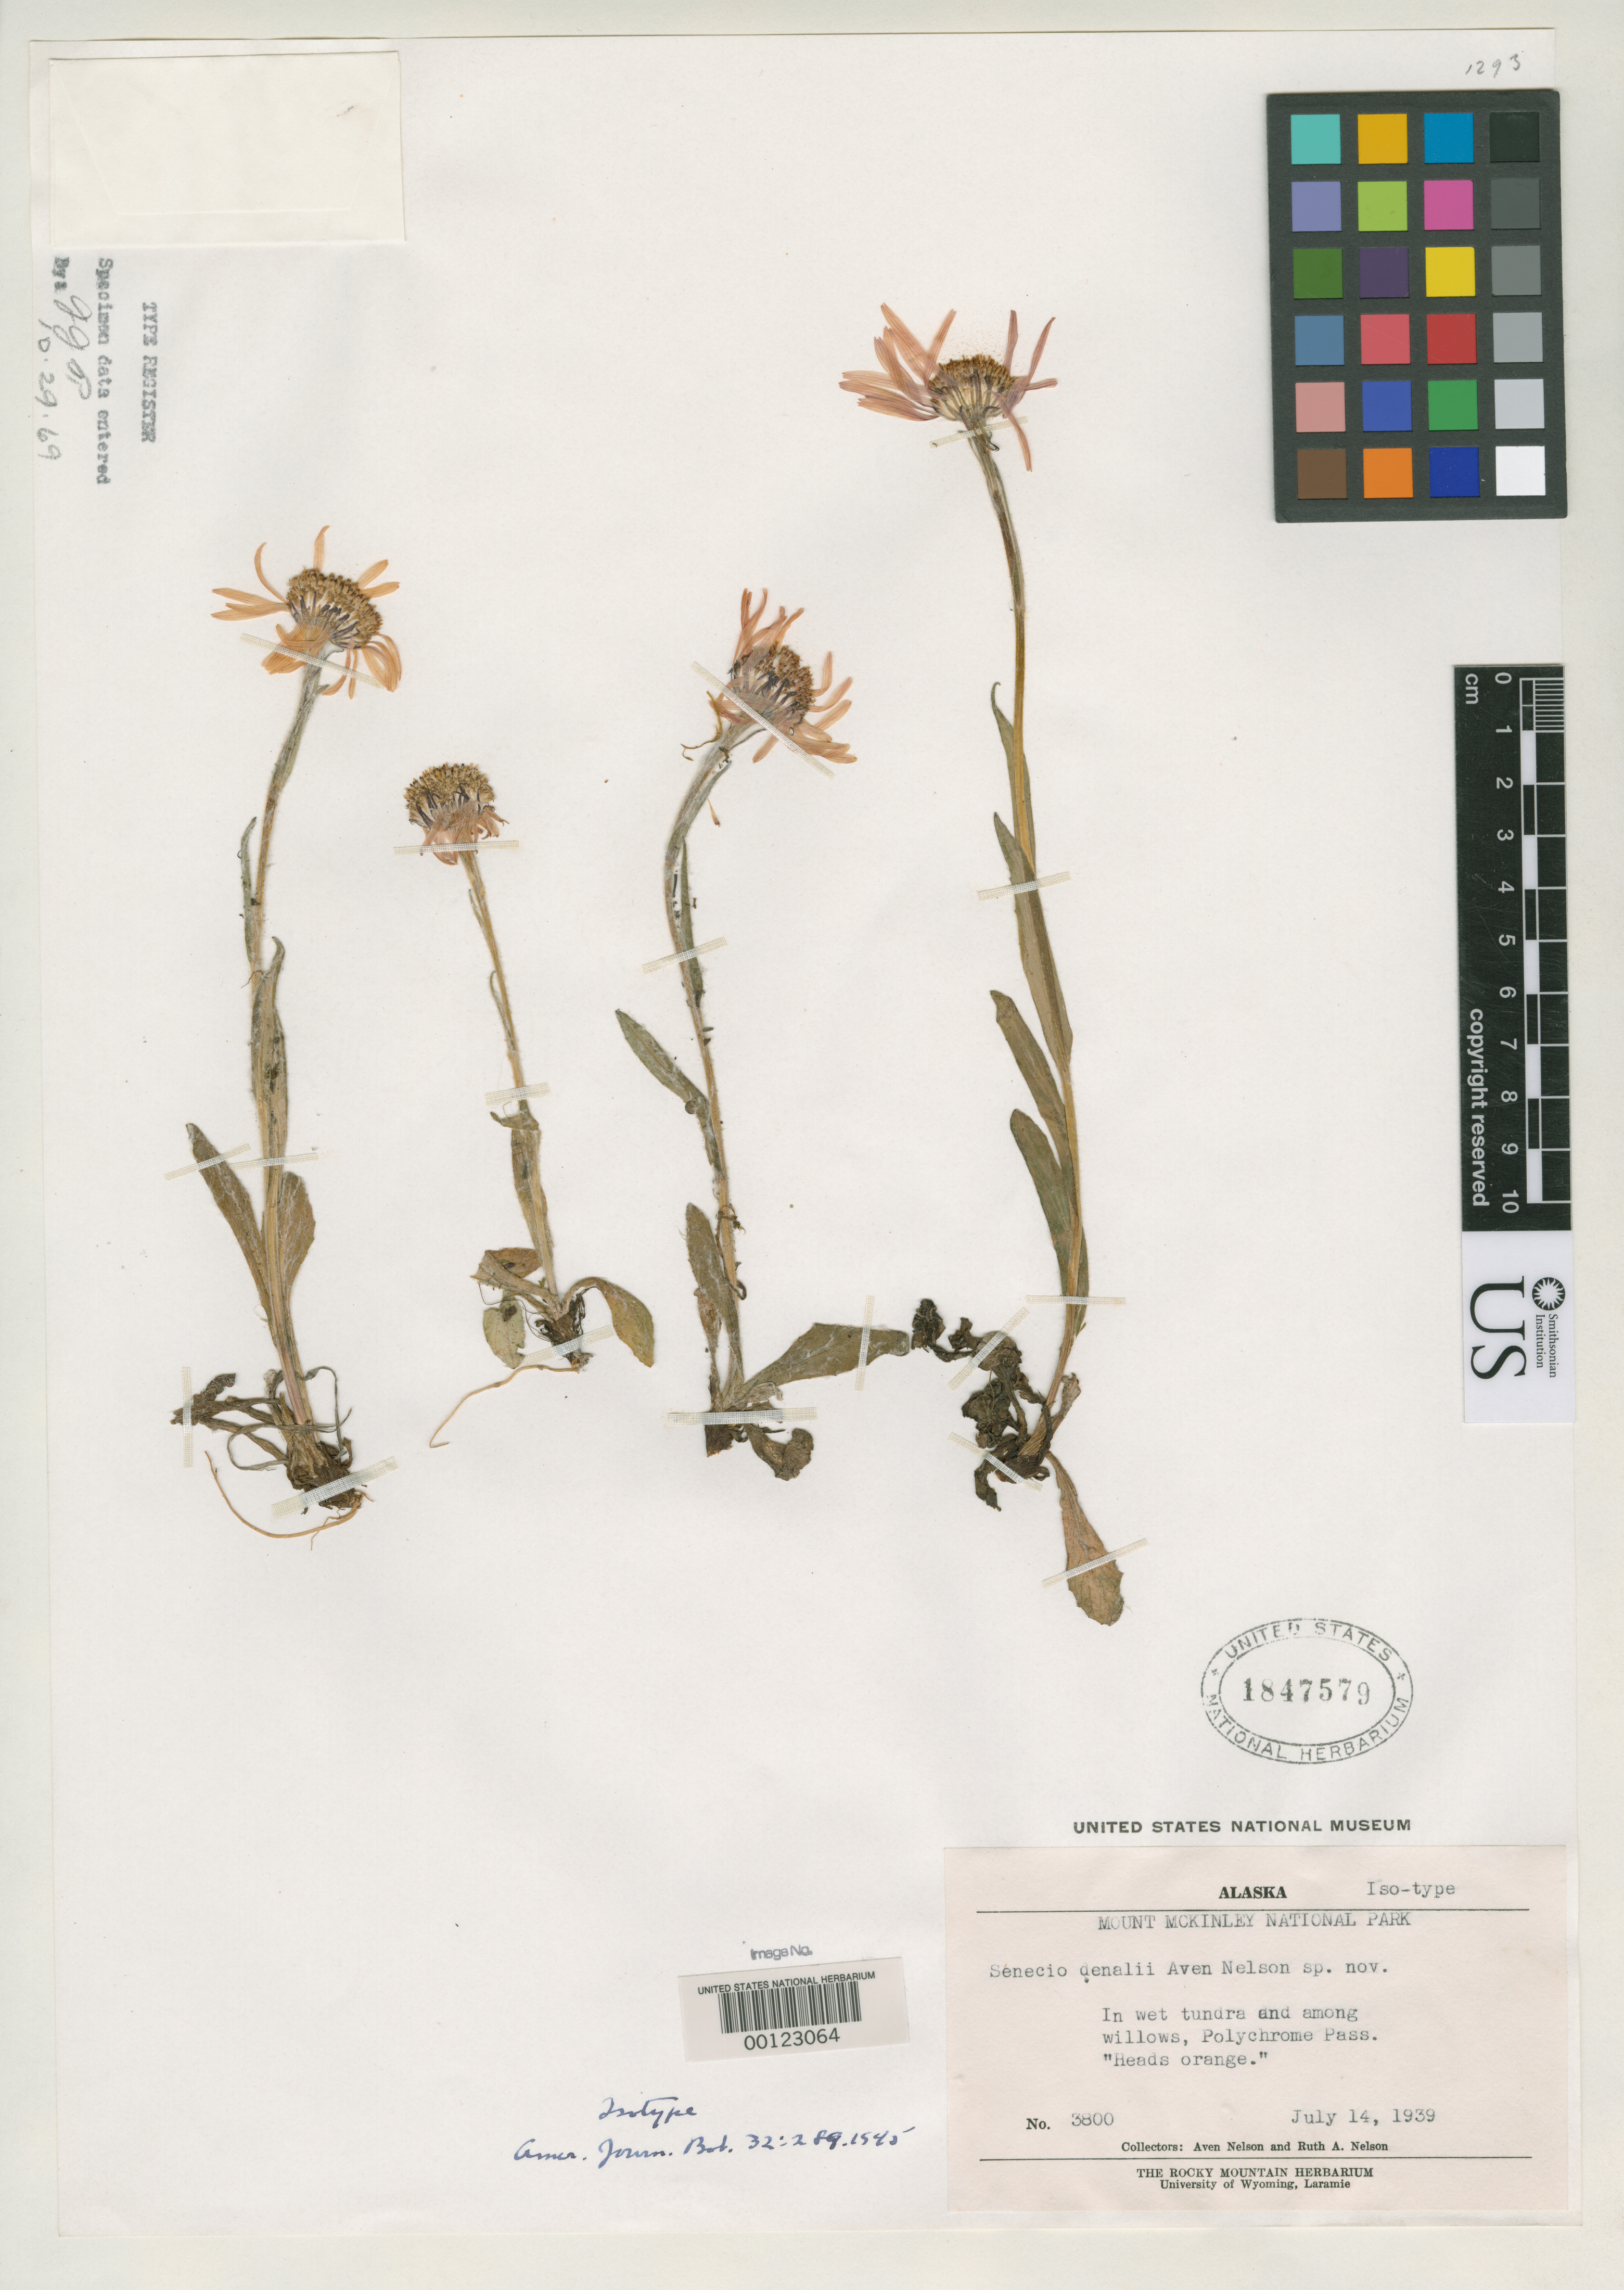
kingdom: Plantae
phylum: Tracheophyta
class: Magnoliopsida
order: Asterales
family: Asteraceae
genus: Senecio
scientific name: Senecio denalii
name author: A. Nelson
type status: Isotype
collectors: A. Nelson & R. A. Nelson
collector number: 3800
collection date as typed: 14 Jul 1939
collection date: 1939-07-14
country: United States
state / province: Alaska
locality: Mt. McKinley National Park, Polychrome Pass.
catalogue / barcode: US 1847579